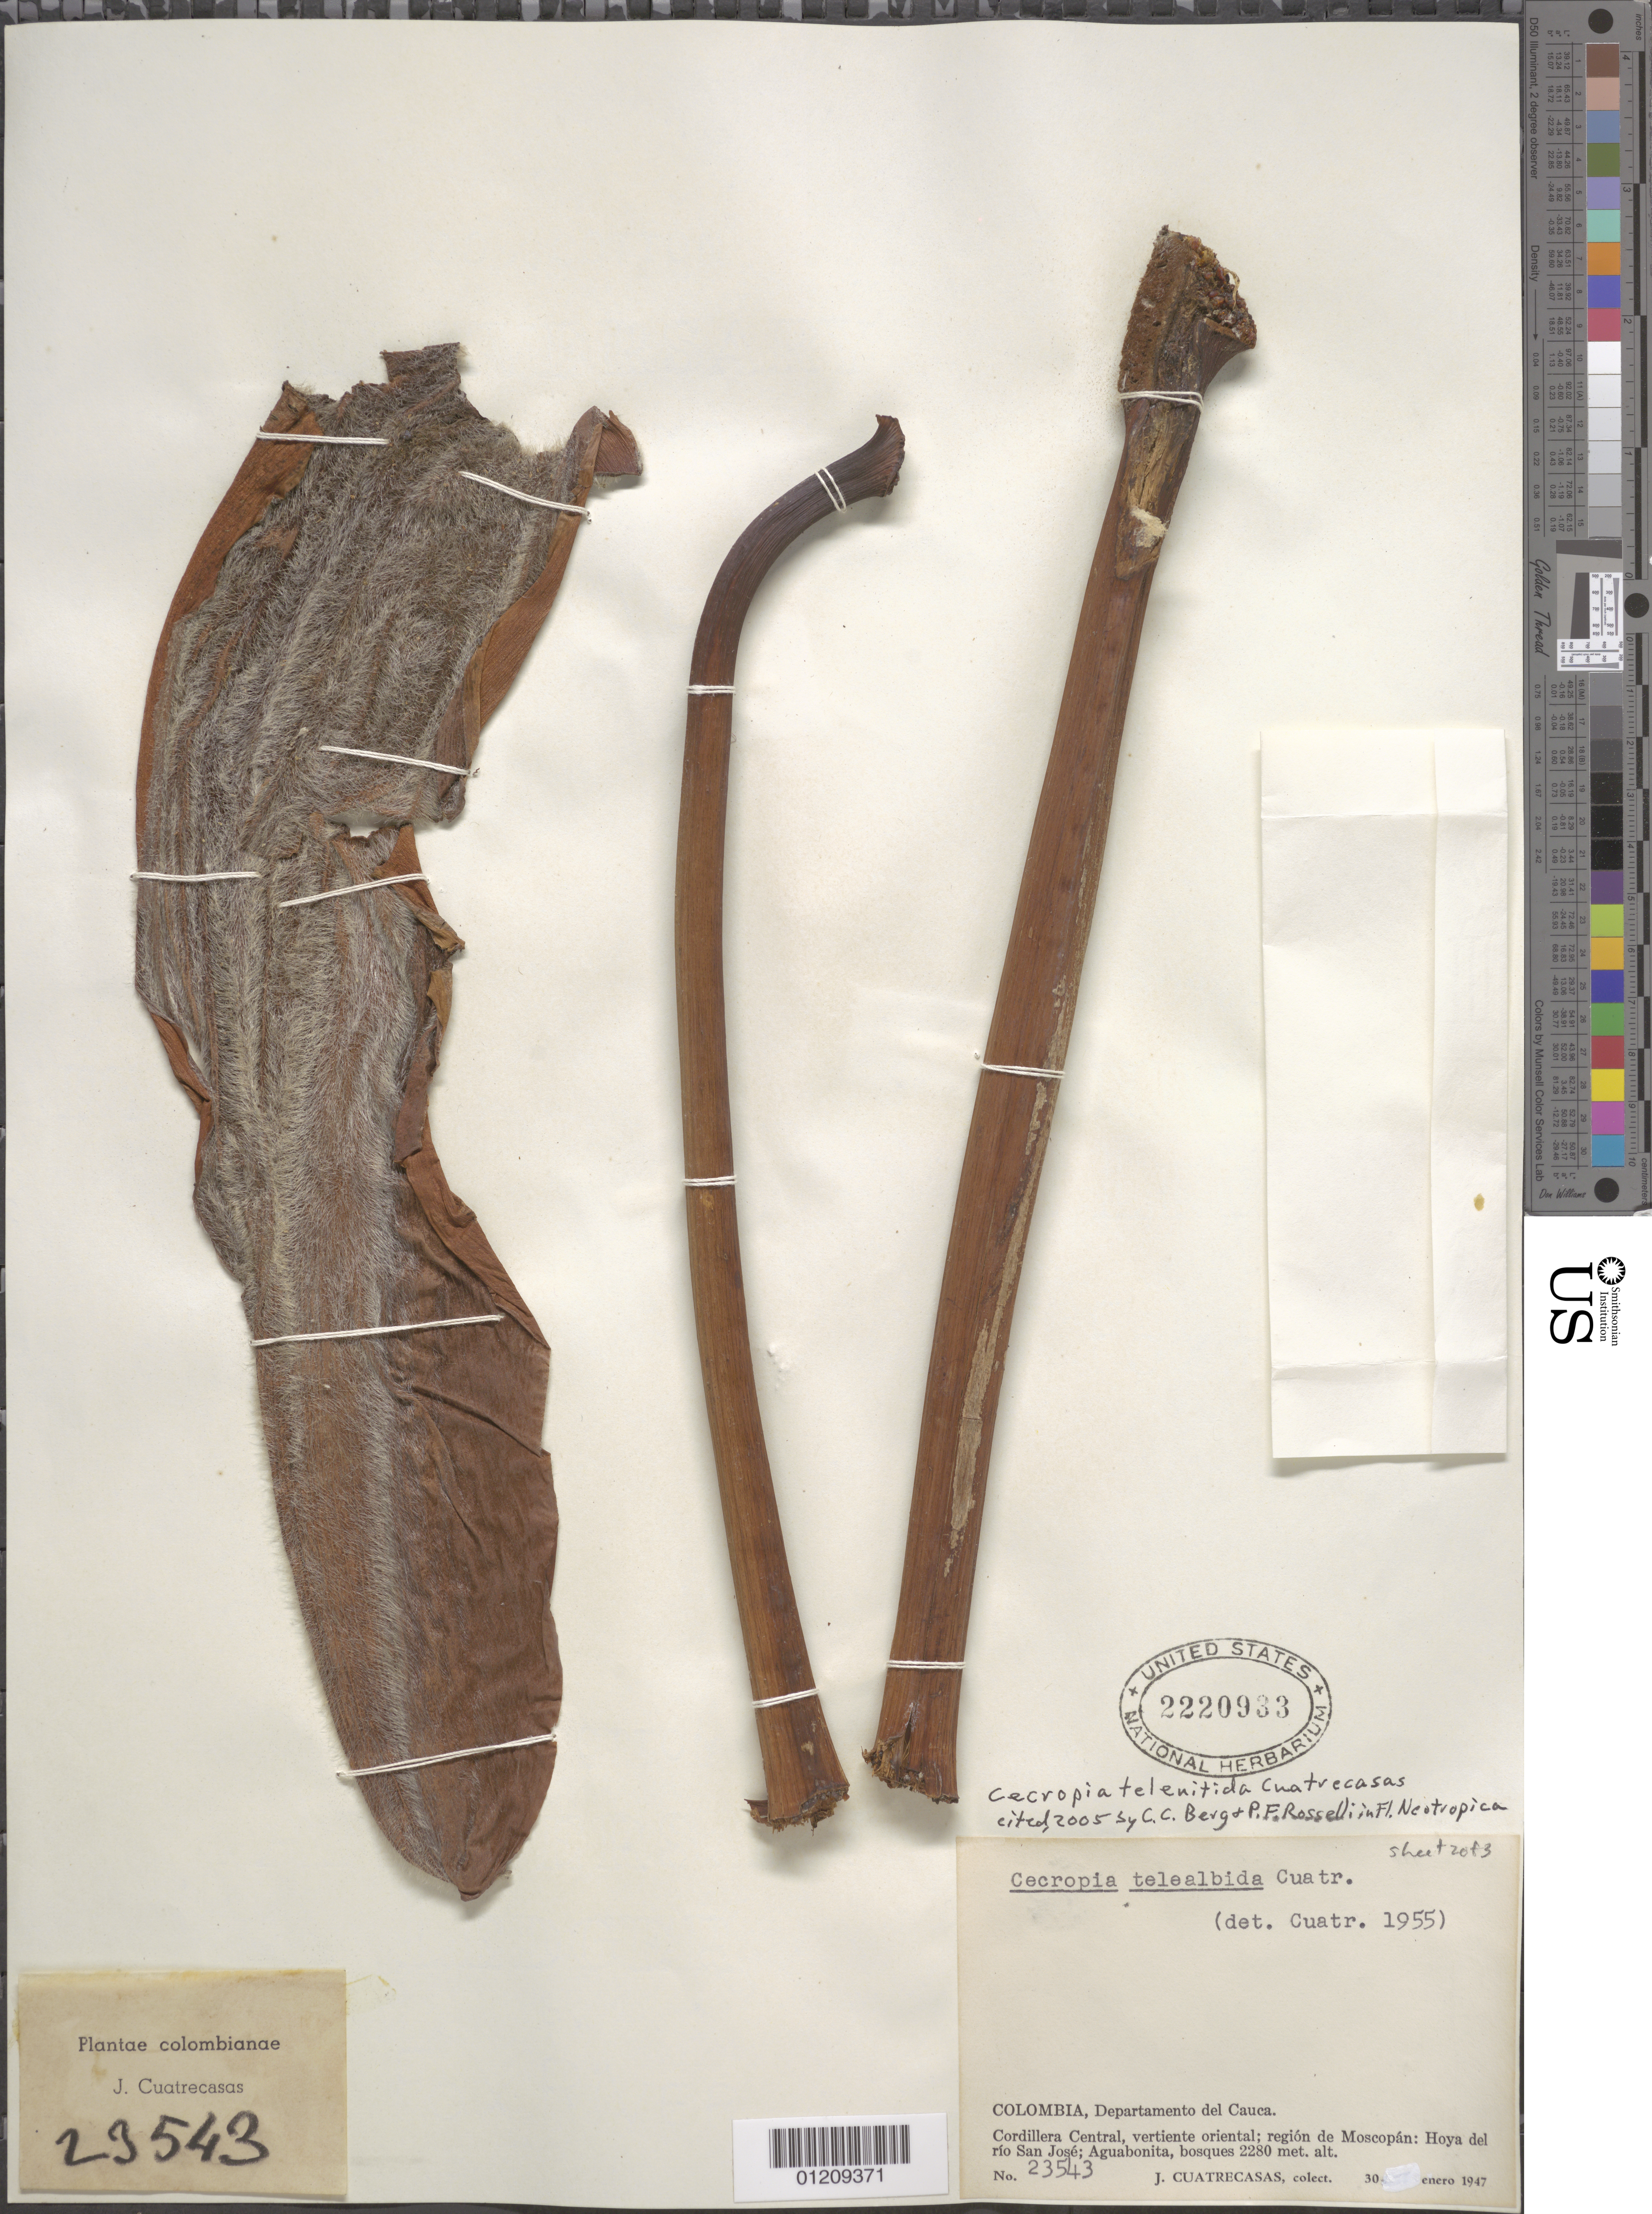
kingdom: Plantae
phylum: Tracheophyta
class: Magnoliopsida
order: Rosales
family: Urticaceae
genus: Cecropia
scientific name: Cecropia telenitida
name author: Cuatrec.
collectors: J. Cuatrecasas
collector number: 23543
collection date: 1947-01-30/1947-01-31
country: Colombia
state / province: Cauca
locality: Cordillera Central, vertiente oriental; región de Moscopán: Hoya del río San José; Aguabonita.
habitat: bosques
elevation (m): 2280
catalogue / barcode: US 2220933